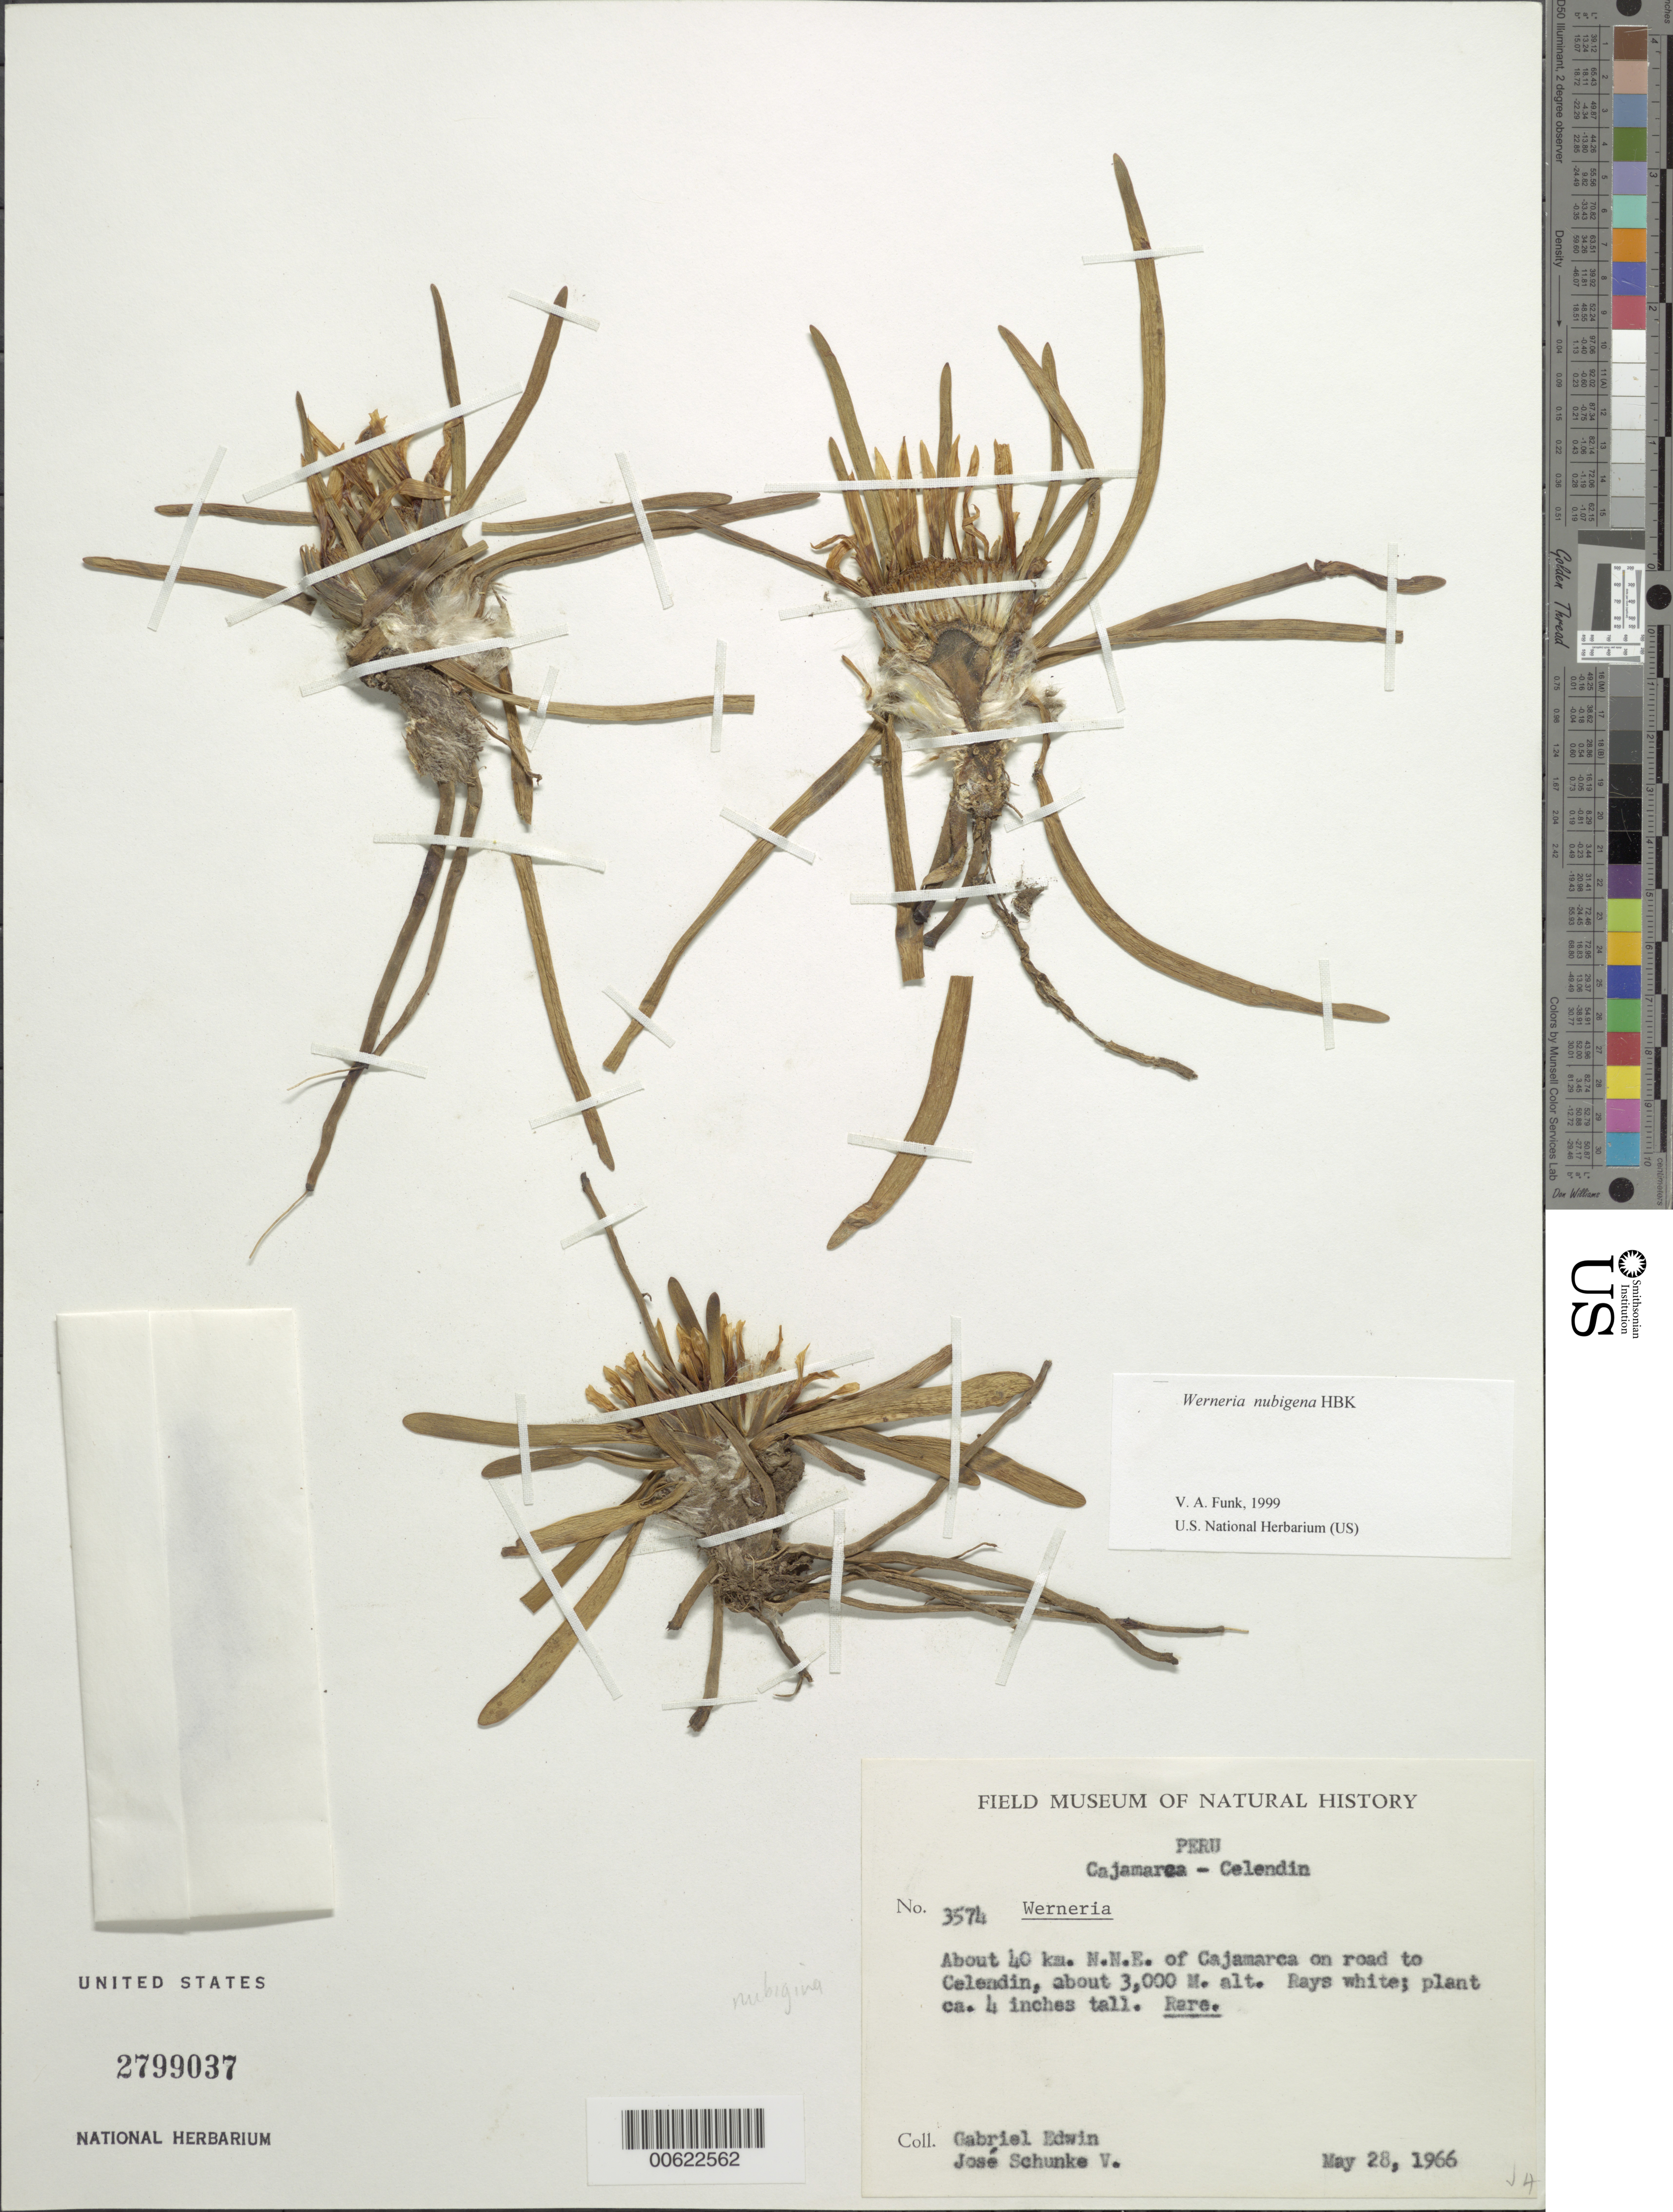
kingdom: Plantae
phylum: Tracheophyta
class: Magnoliopsida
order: Asterales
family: Asteraceae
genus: Werneria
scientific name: Werneria nubigena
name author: Kunth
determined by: Funk, Vicki A., (BOT), Smithsonian Institution - National Museum of Natural History (UNITED STATES)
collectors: G. Edwin & J. Schunke Vigo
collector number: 3574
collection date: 1966-05-28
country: Peru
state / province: Cajamarca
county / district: Celendín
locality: Cajamarca, about 40 km NNE of, on road to Celendín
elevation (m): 30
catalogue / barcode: US 2799037